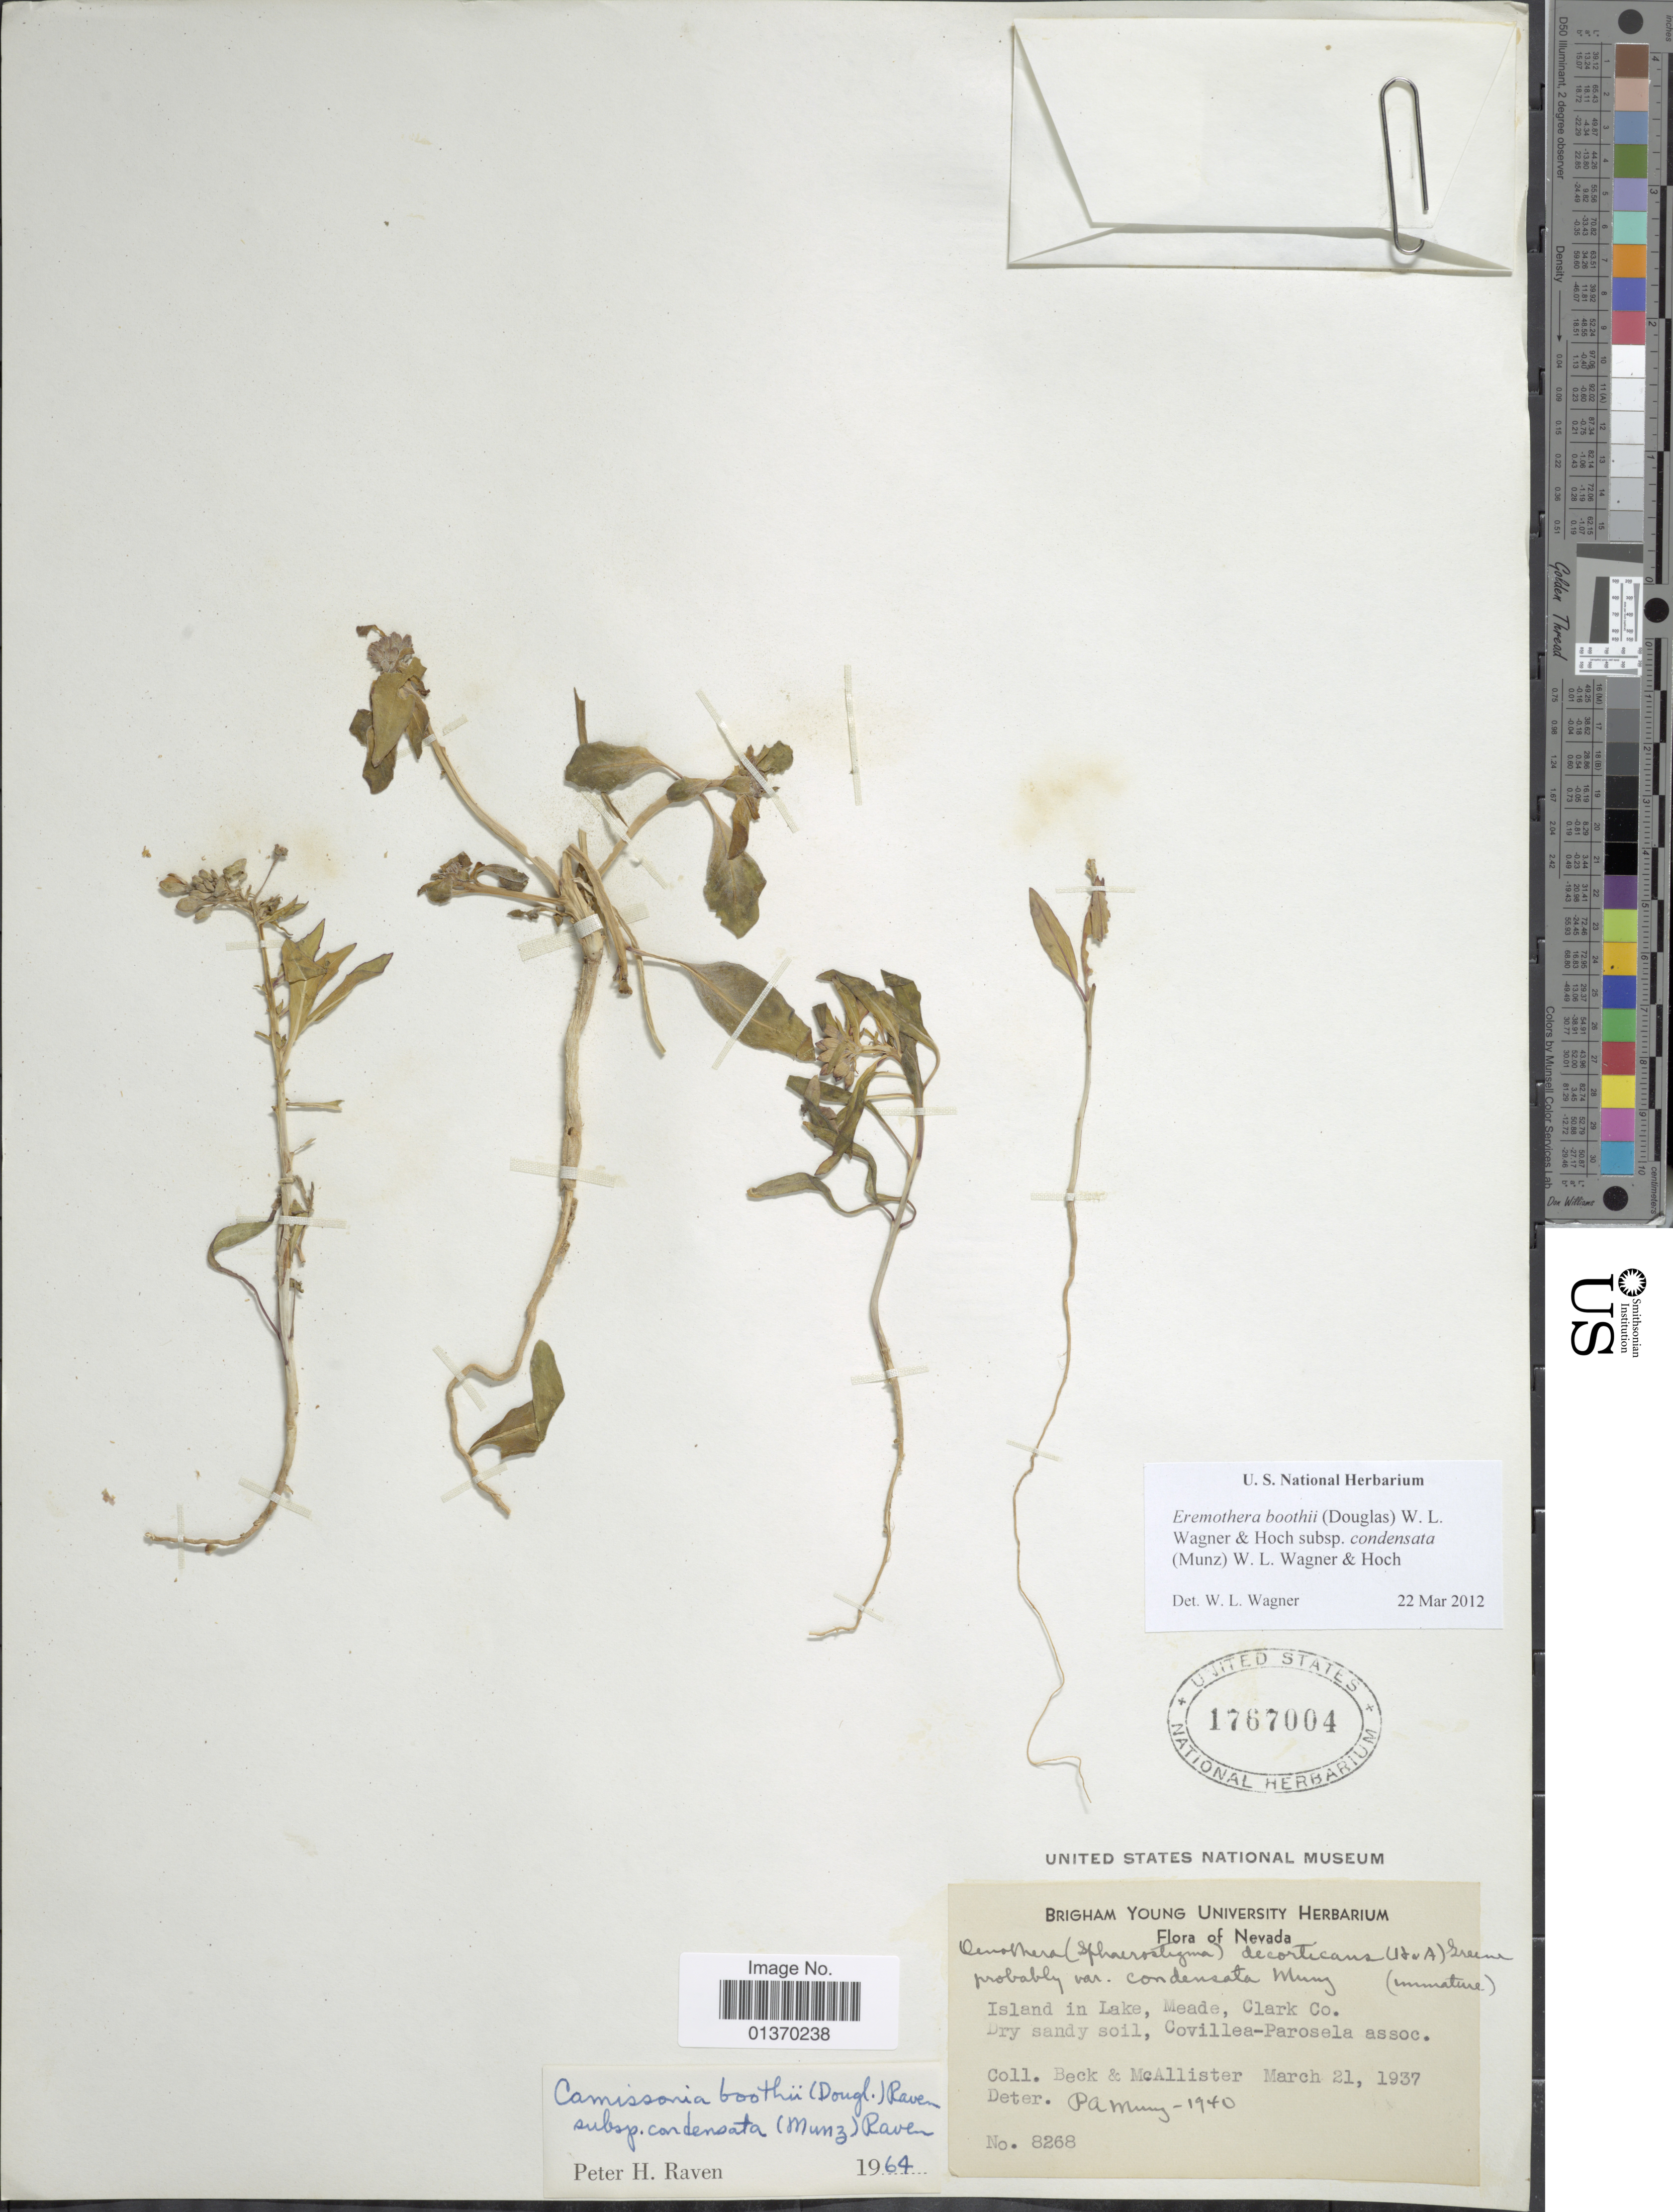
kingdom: Plantae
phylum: Tracheophyta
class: Magnoliopsida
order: Myrtales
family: Onagraceae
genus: Eremothera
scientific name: Eremothera boothii subsp. condensata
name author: (Munz) W.L. Wagner & Hoch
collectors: -- Beck & -. McAllister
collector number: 8268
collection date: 1937-03-21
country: United States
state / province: Nevada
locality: Island in Lake, Meade, Clark Co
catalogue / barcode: US 1767004